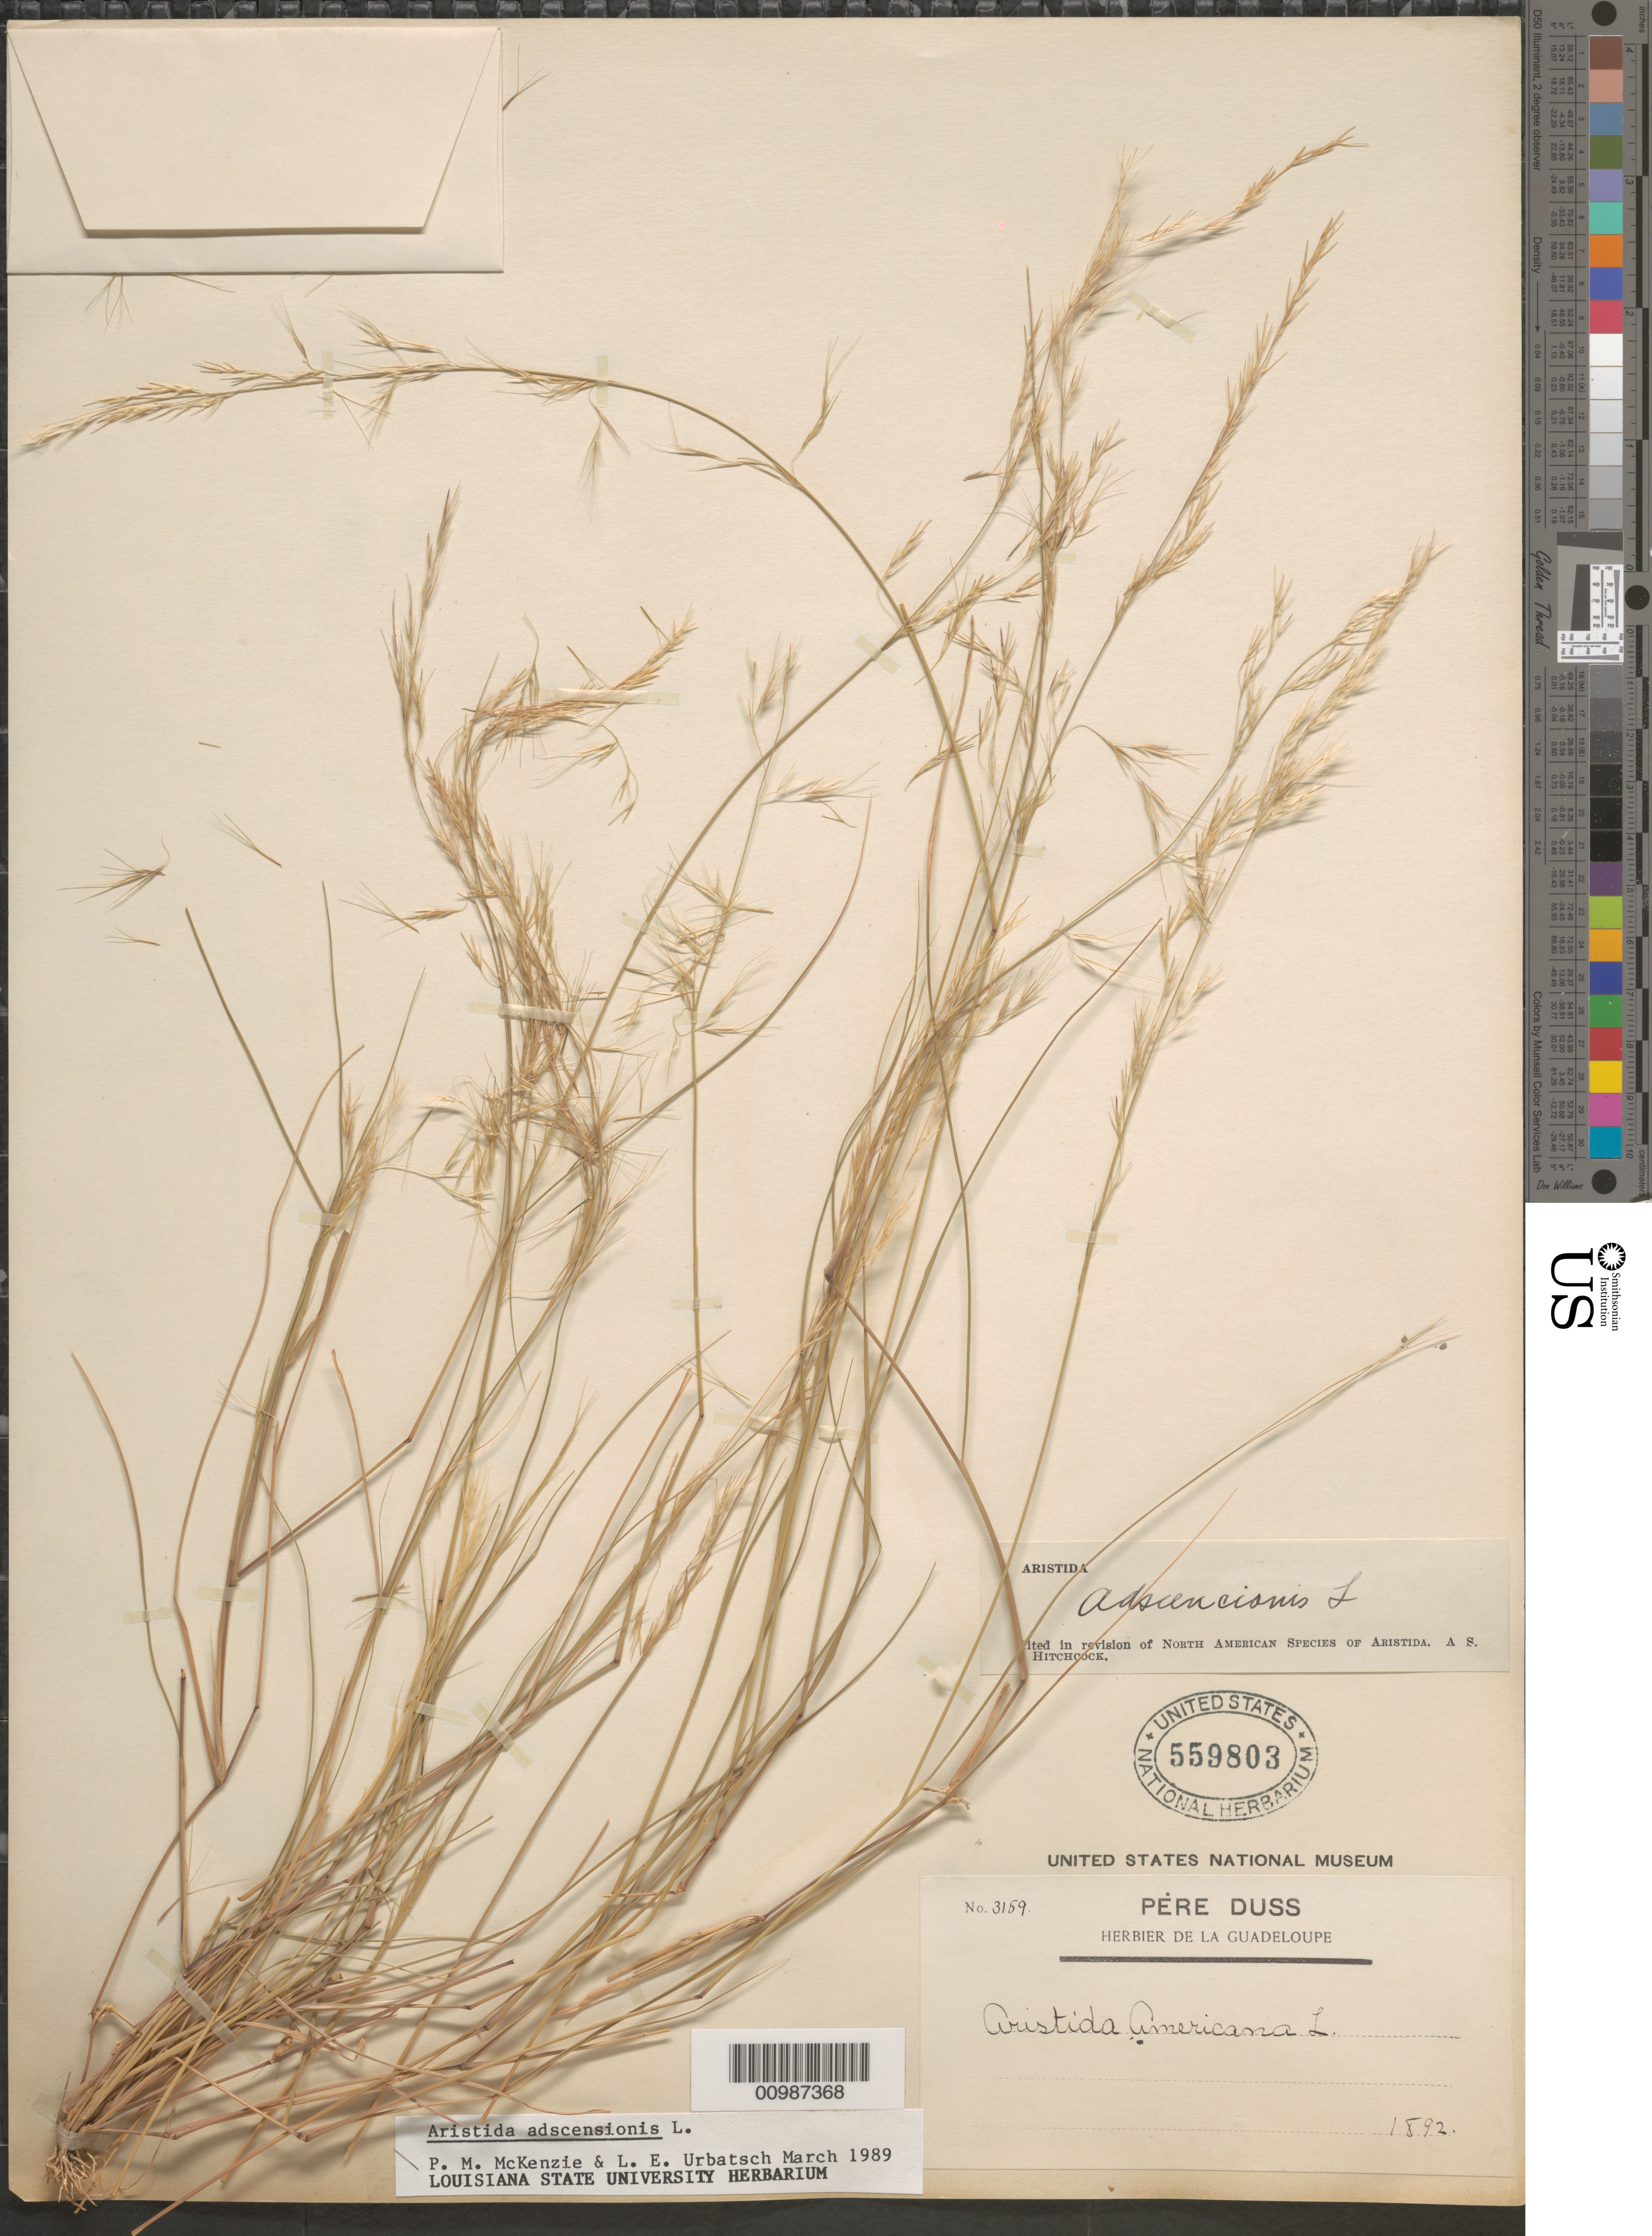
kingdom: Plantae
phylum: Tracheophyta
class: Liliopsida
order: Poales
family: Poaceae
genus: Aristida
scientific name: Aristida adscensionis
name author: L.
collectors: Père Duss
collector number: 3159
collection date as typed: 1892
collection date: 1892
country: Guadeloupe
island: Basse Terre [Guadeloupe]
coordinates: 0 N, 0 E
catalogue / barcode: US 559803